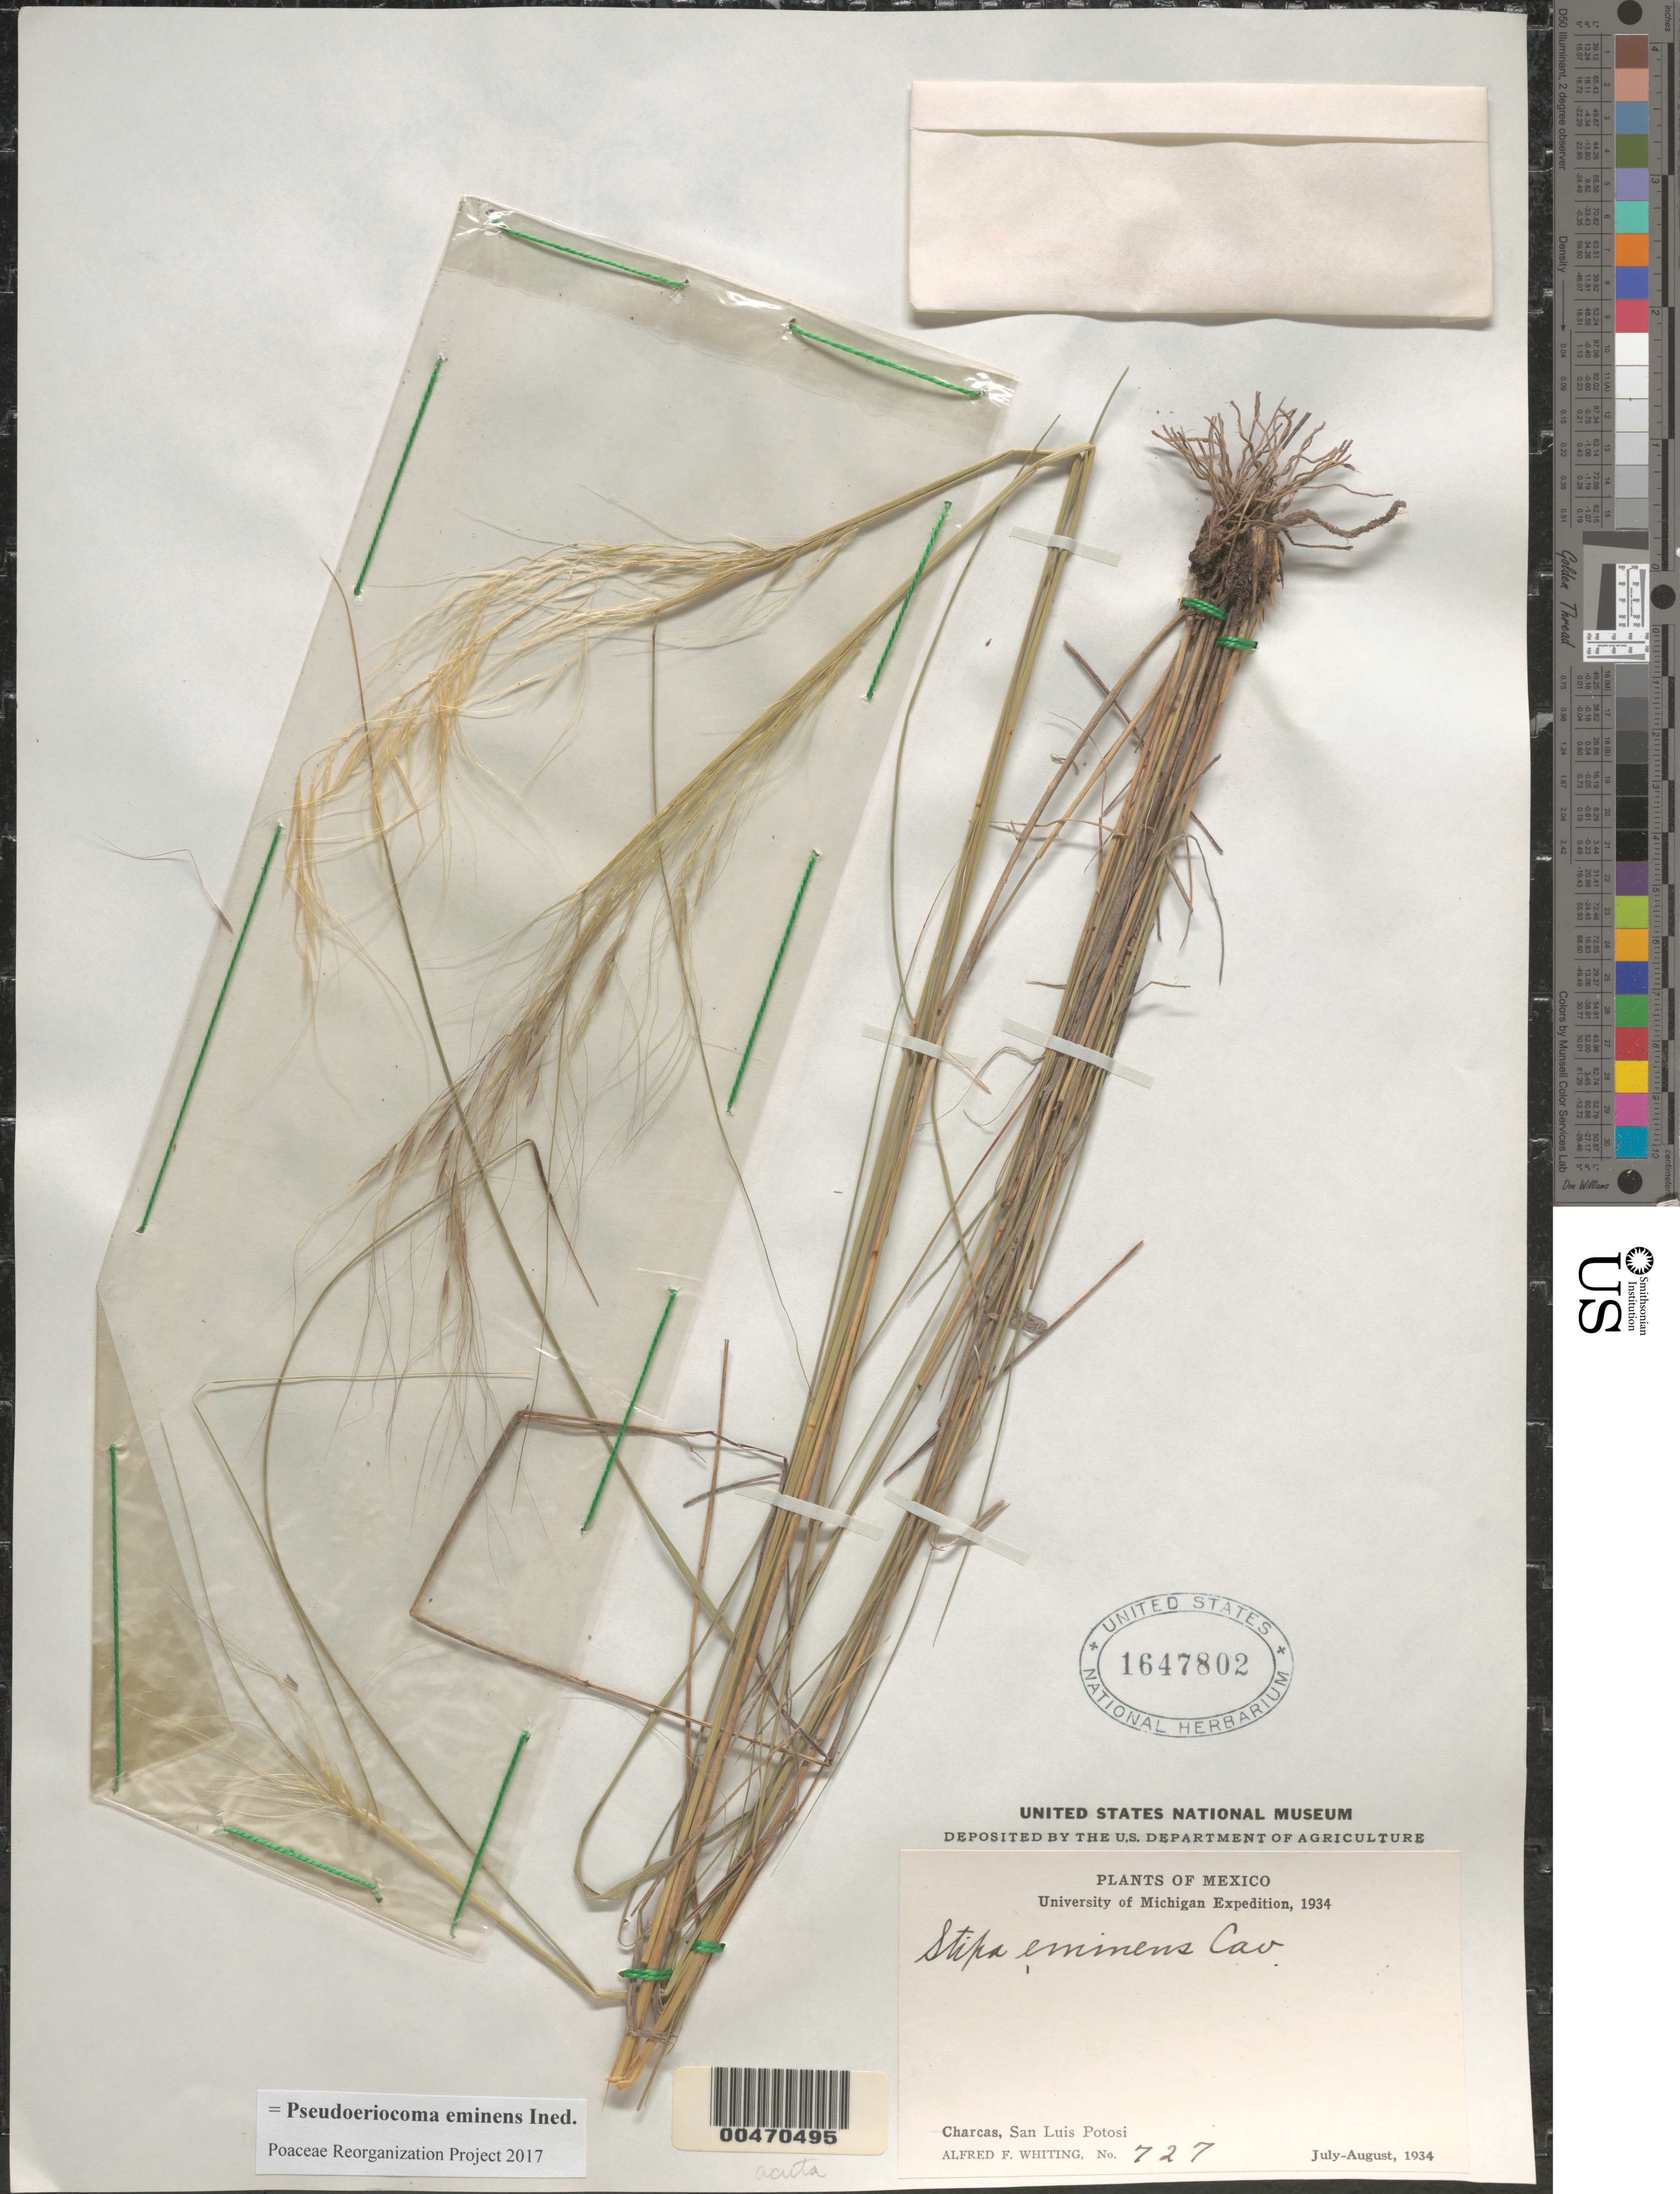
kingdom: Plantae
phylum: Tracheophyta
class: Liliopsida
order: Poales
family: Poaceae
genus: Pseudoeriocoma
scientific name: Pseudoeriocoma eminens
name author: (Cav.) Romasch.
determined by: Poaceae Reorganization Project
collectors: A. F. Whiting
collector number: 727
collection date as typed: Jul 1934 to Aug 1934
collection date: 1934-07/1934-08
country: Mexico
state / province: San Luis Potosi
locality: Charcas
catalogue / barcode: US 1647802